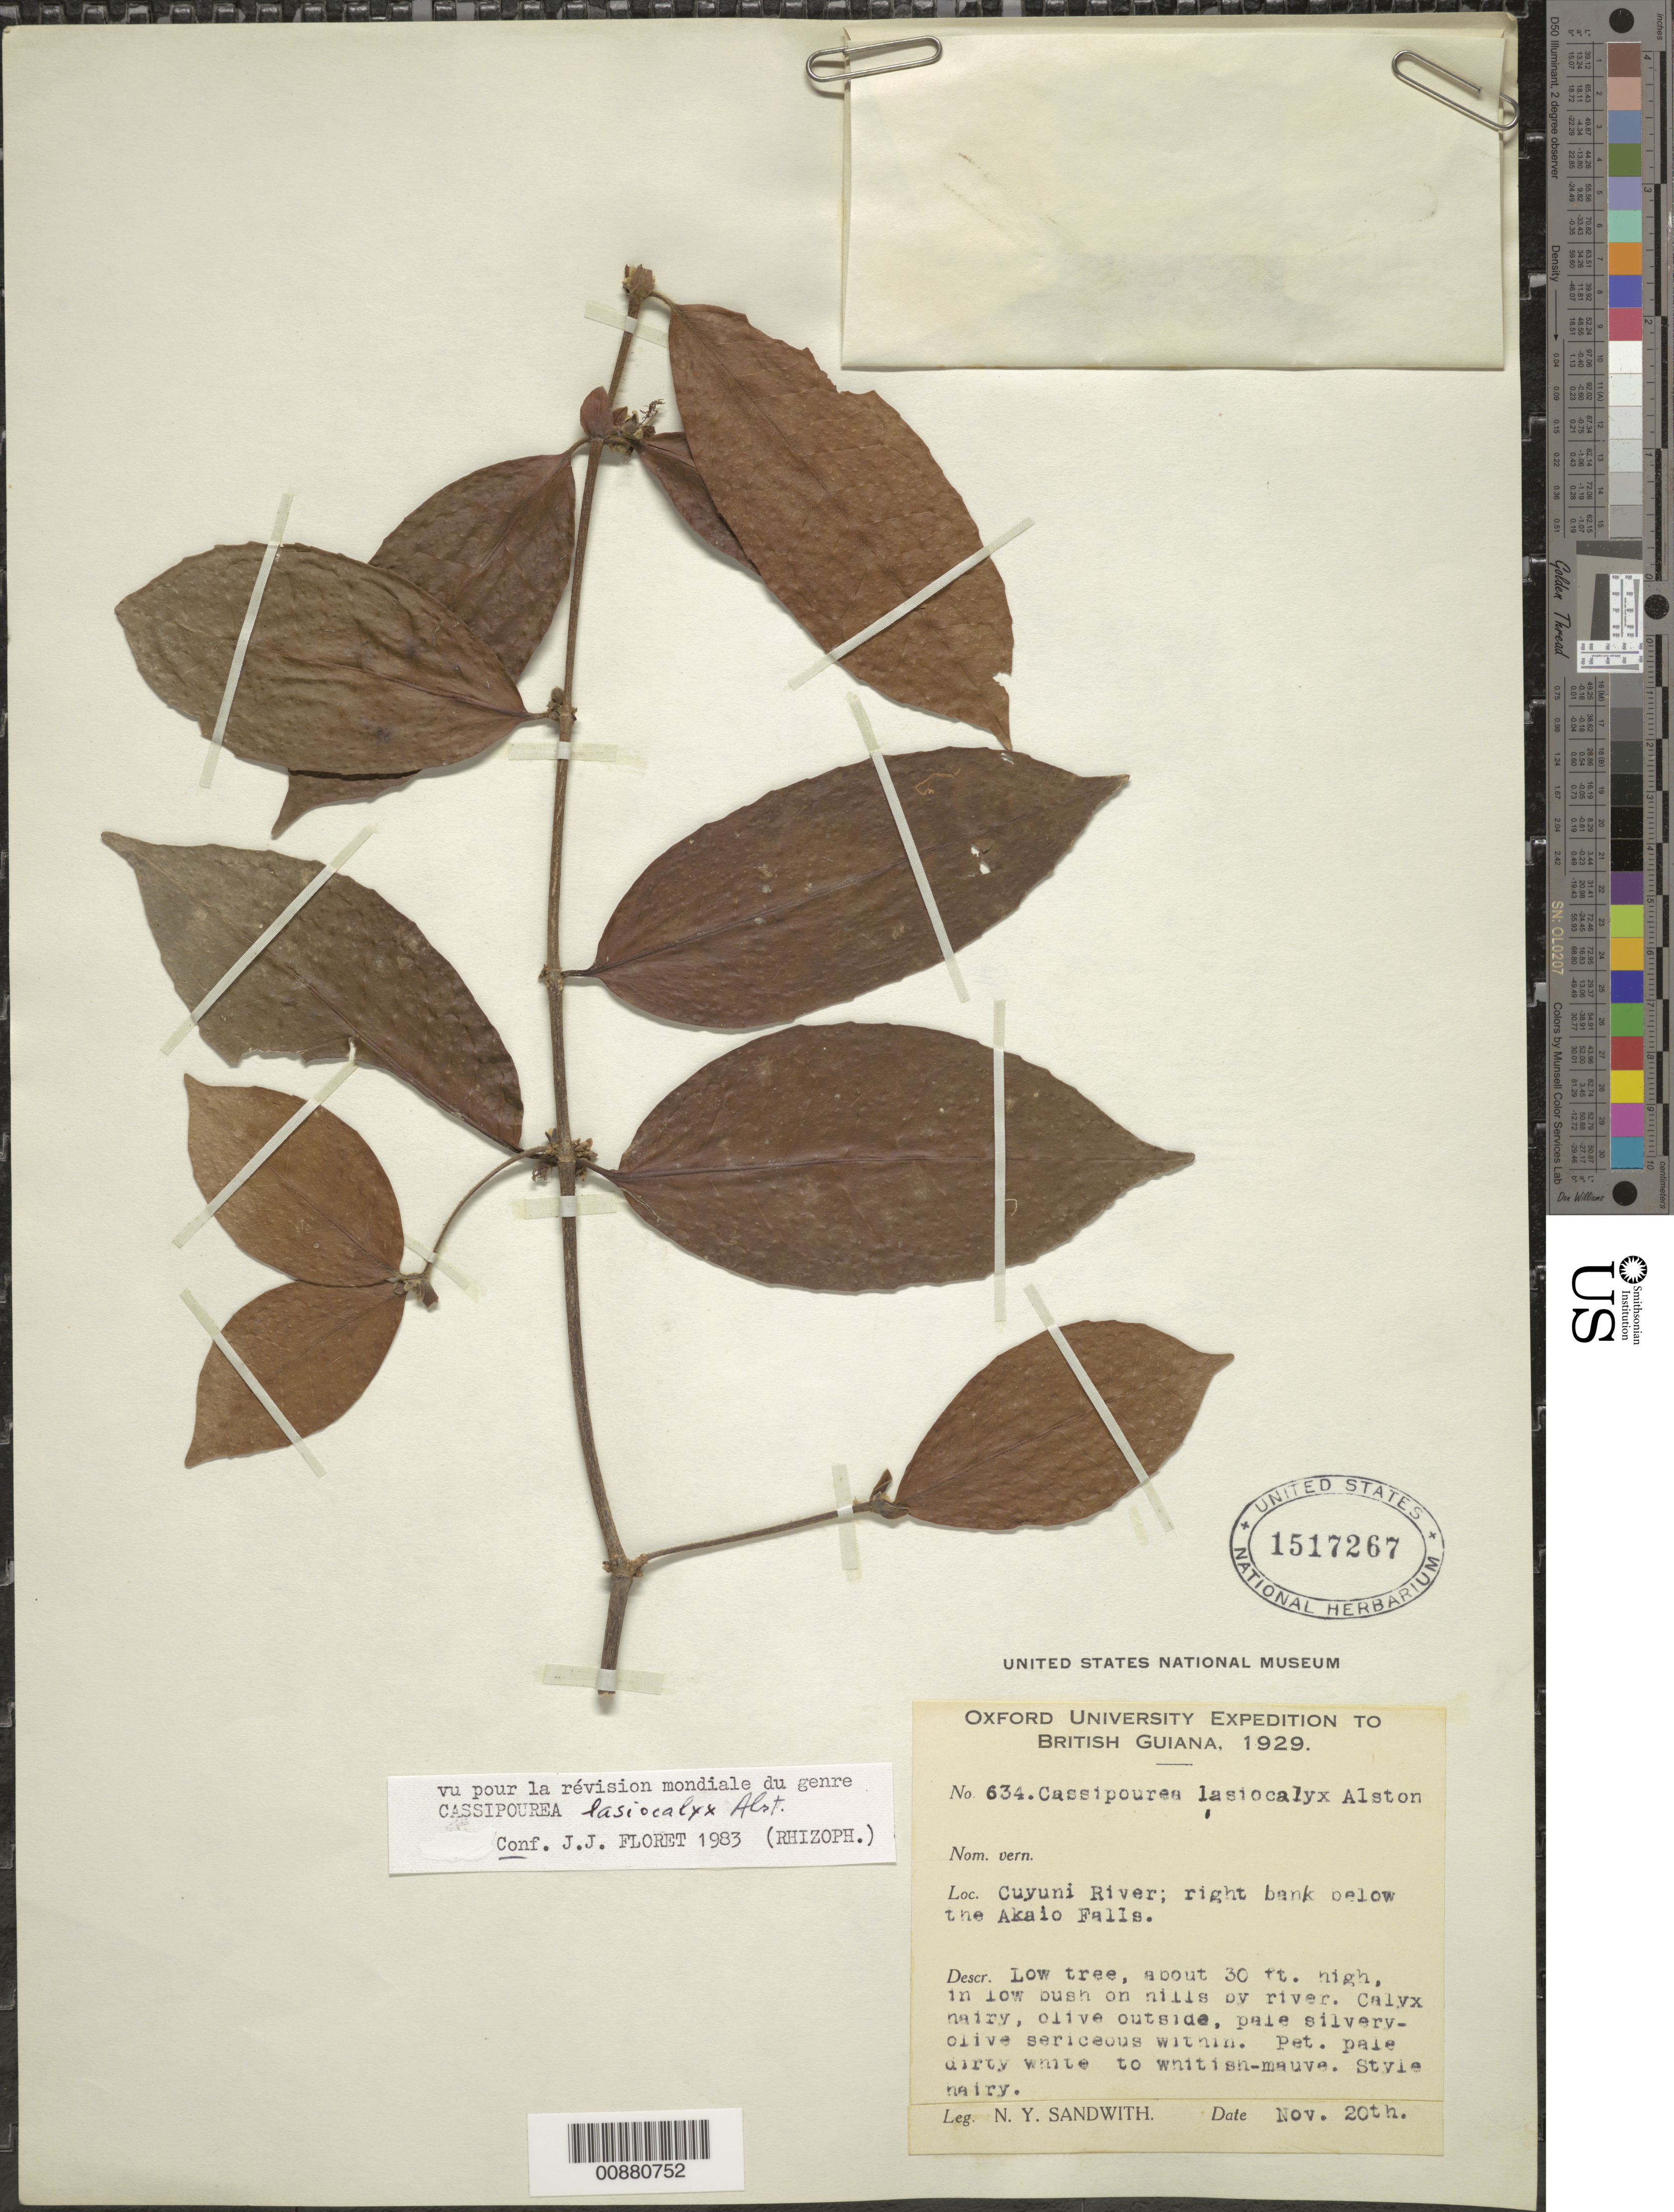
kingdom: Plantae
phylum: Tracheophyta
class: Magnoliopsida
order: Malpighiales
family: Rhizophoraceae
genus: Cassipourea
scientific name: Cassipourea lasiocalyx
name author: Alston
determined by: Floret, J. J.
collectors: N. Y. Sandwith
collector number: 634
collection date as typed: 20-Nov-29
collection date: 1929-11-20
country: Guyana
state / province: Cuyuni-Mazaruni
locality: Cuyuni R., below Akaio Falls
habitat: Low bush on hills by river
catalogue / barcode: US 1517267